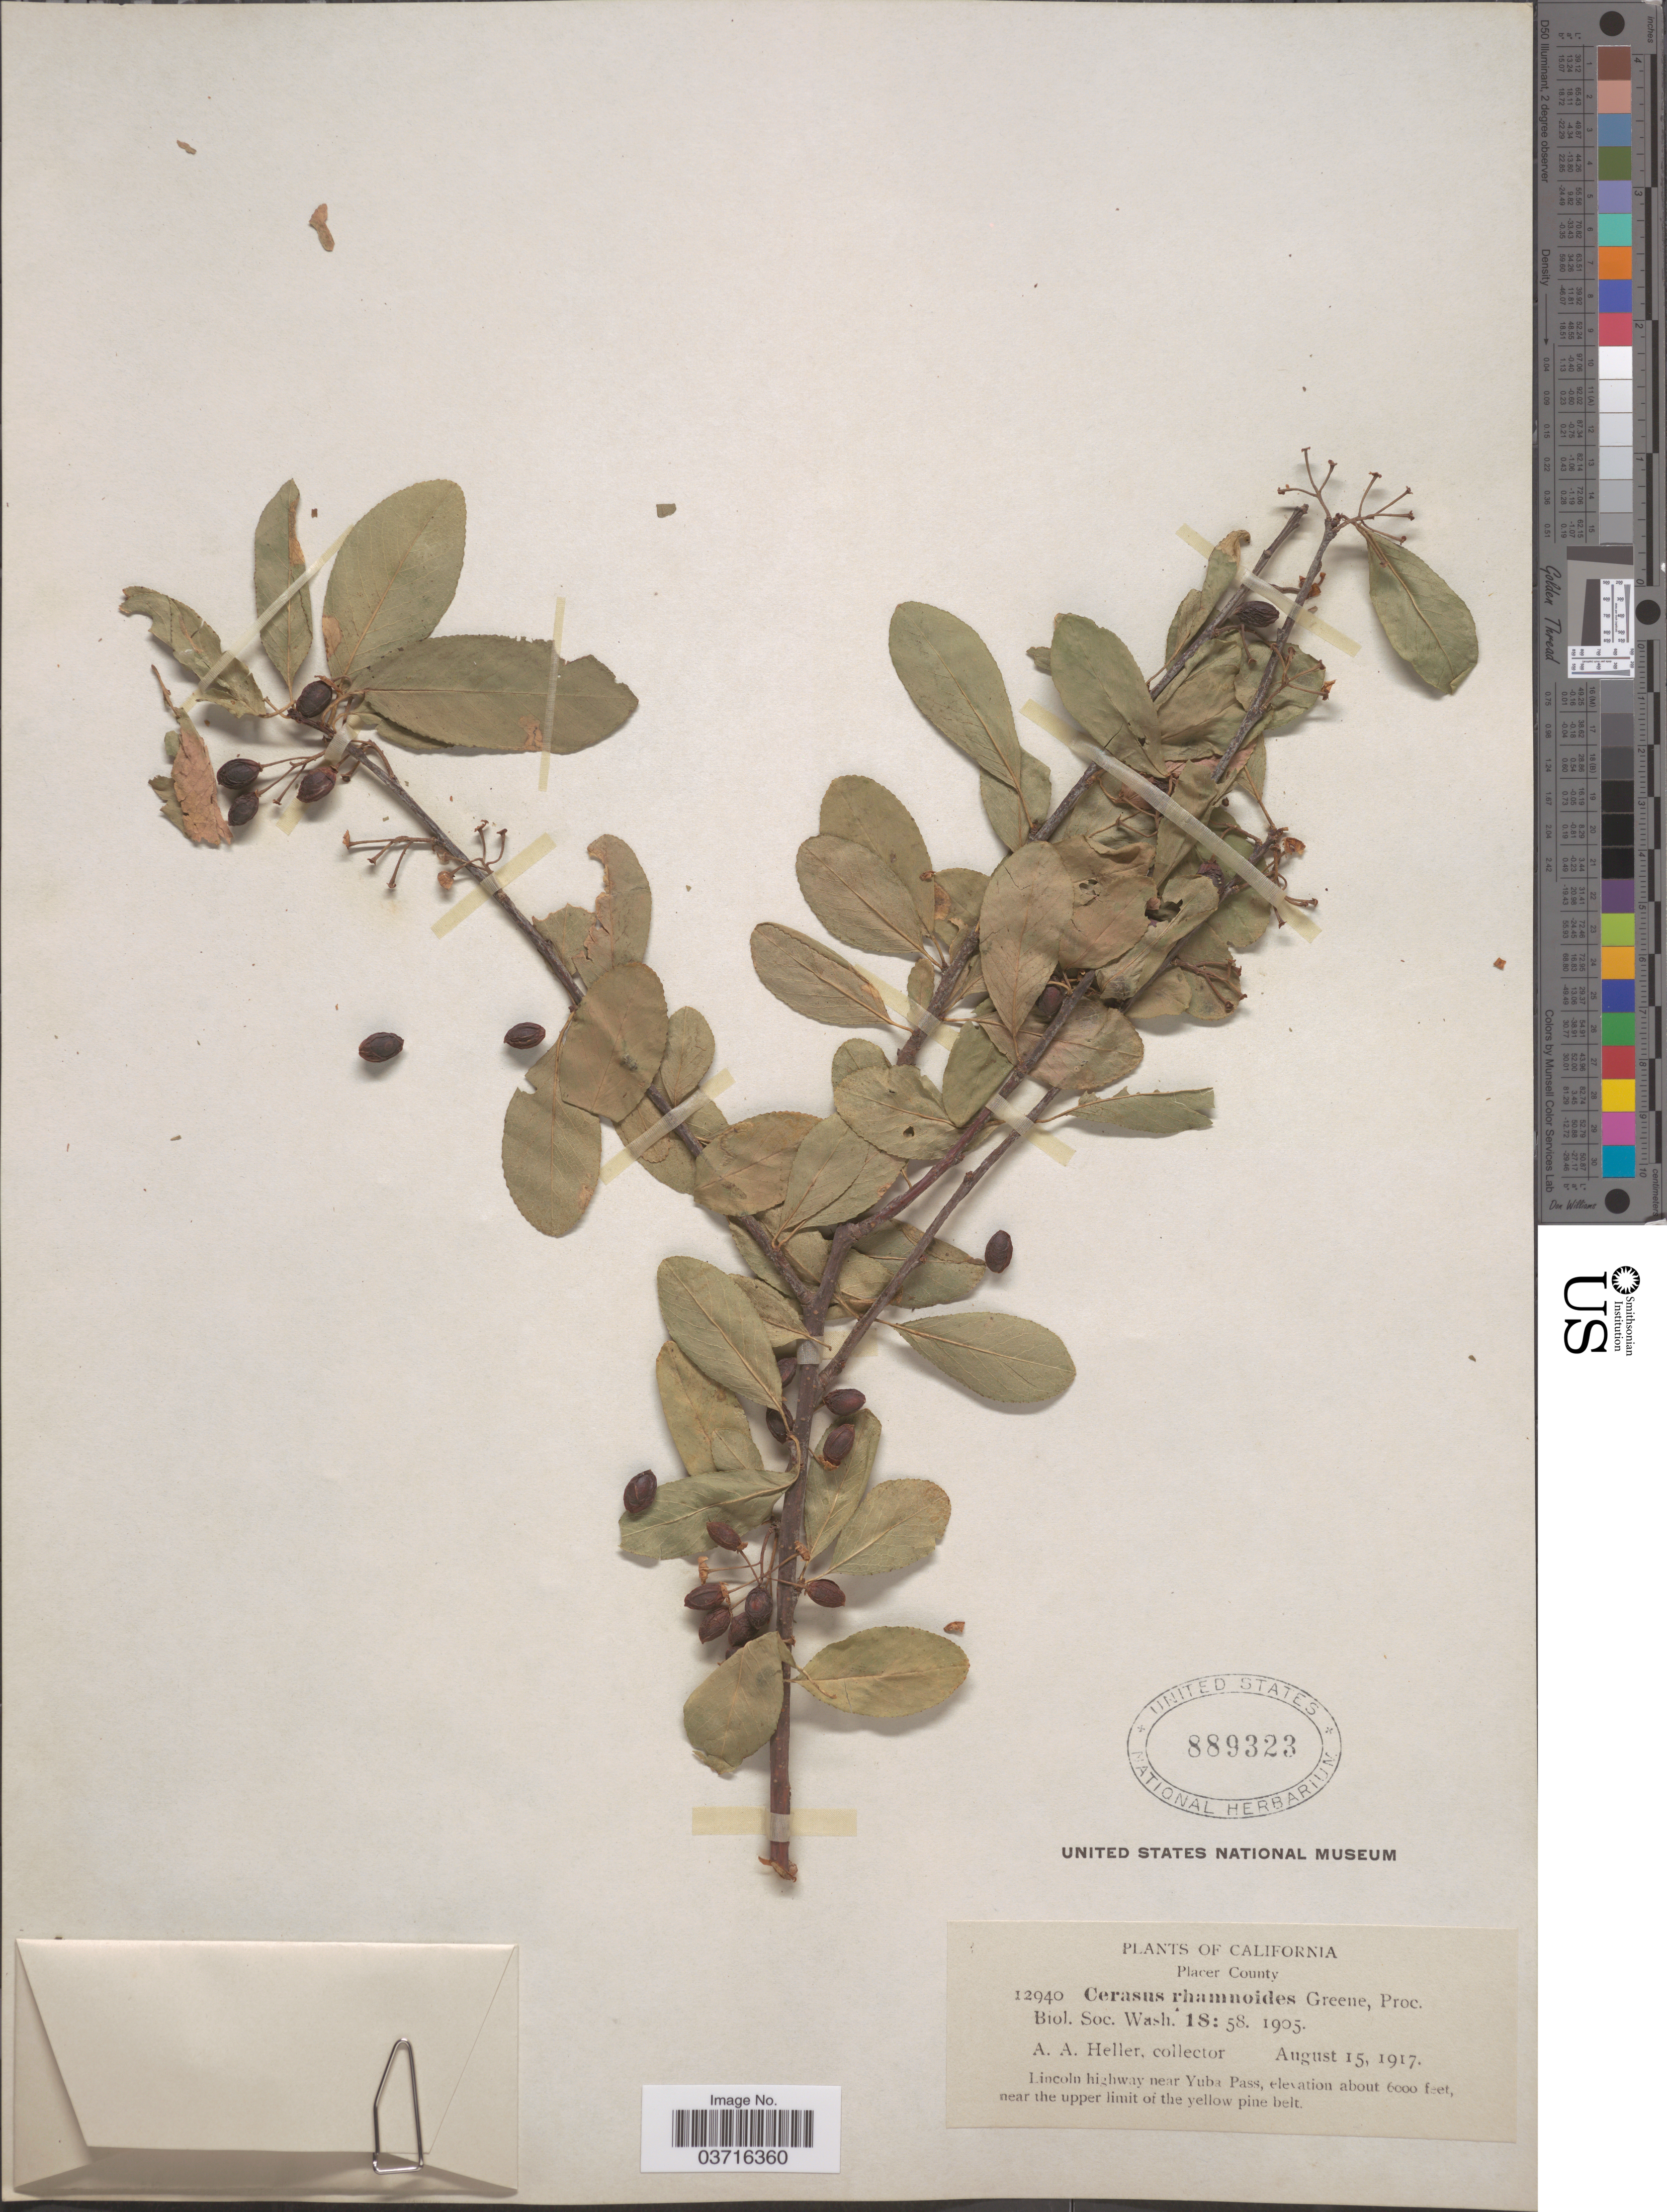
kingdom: Plantae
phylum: Tracheophyta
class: Magnoliopsida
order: Rosales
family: Rosaceae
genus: Prunus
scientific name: Prunus rhamnoides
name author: Koehne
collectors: A. A. Heller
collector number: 12940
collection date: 1917-08-15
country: United States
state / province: California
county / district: Placer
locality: Placer County. Lincoln highway near Yuba Pass.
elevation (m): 1829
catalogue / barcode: US 889323